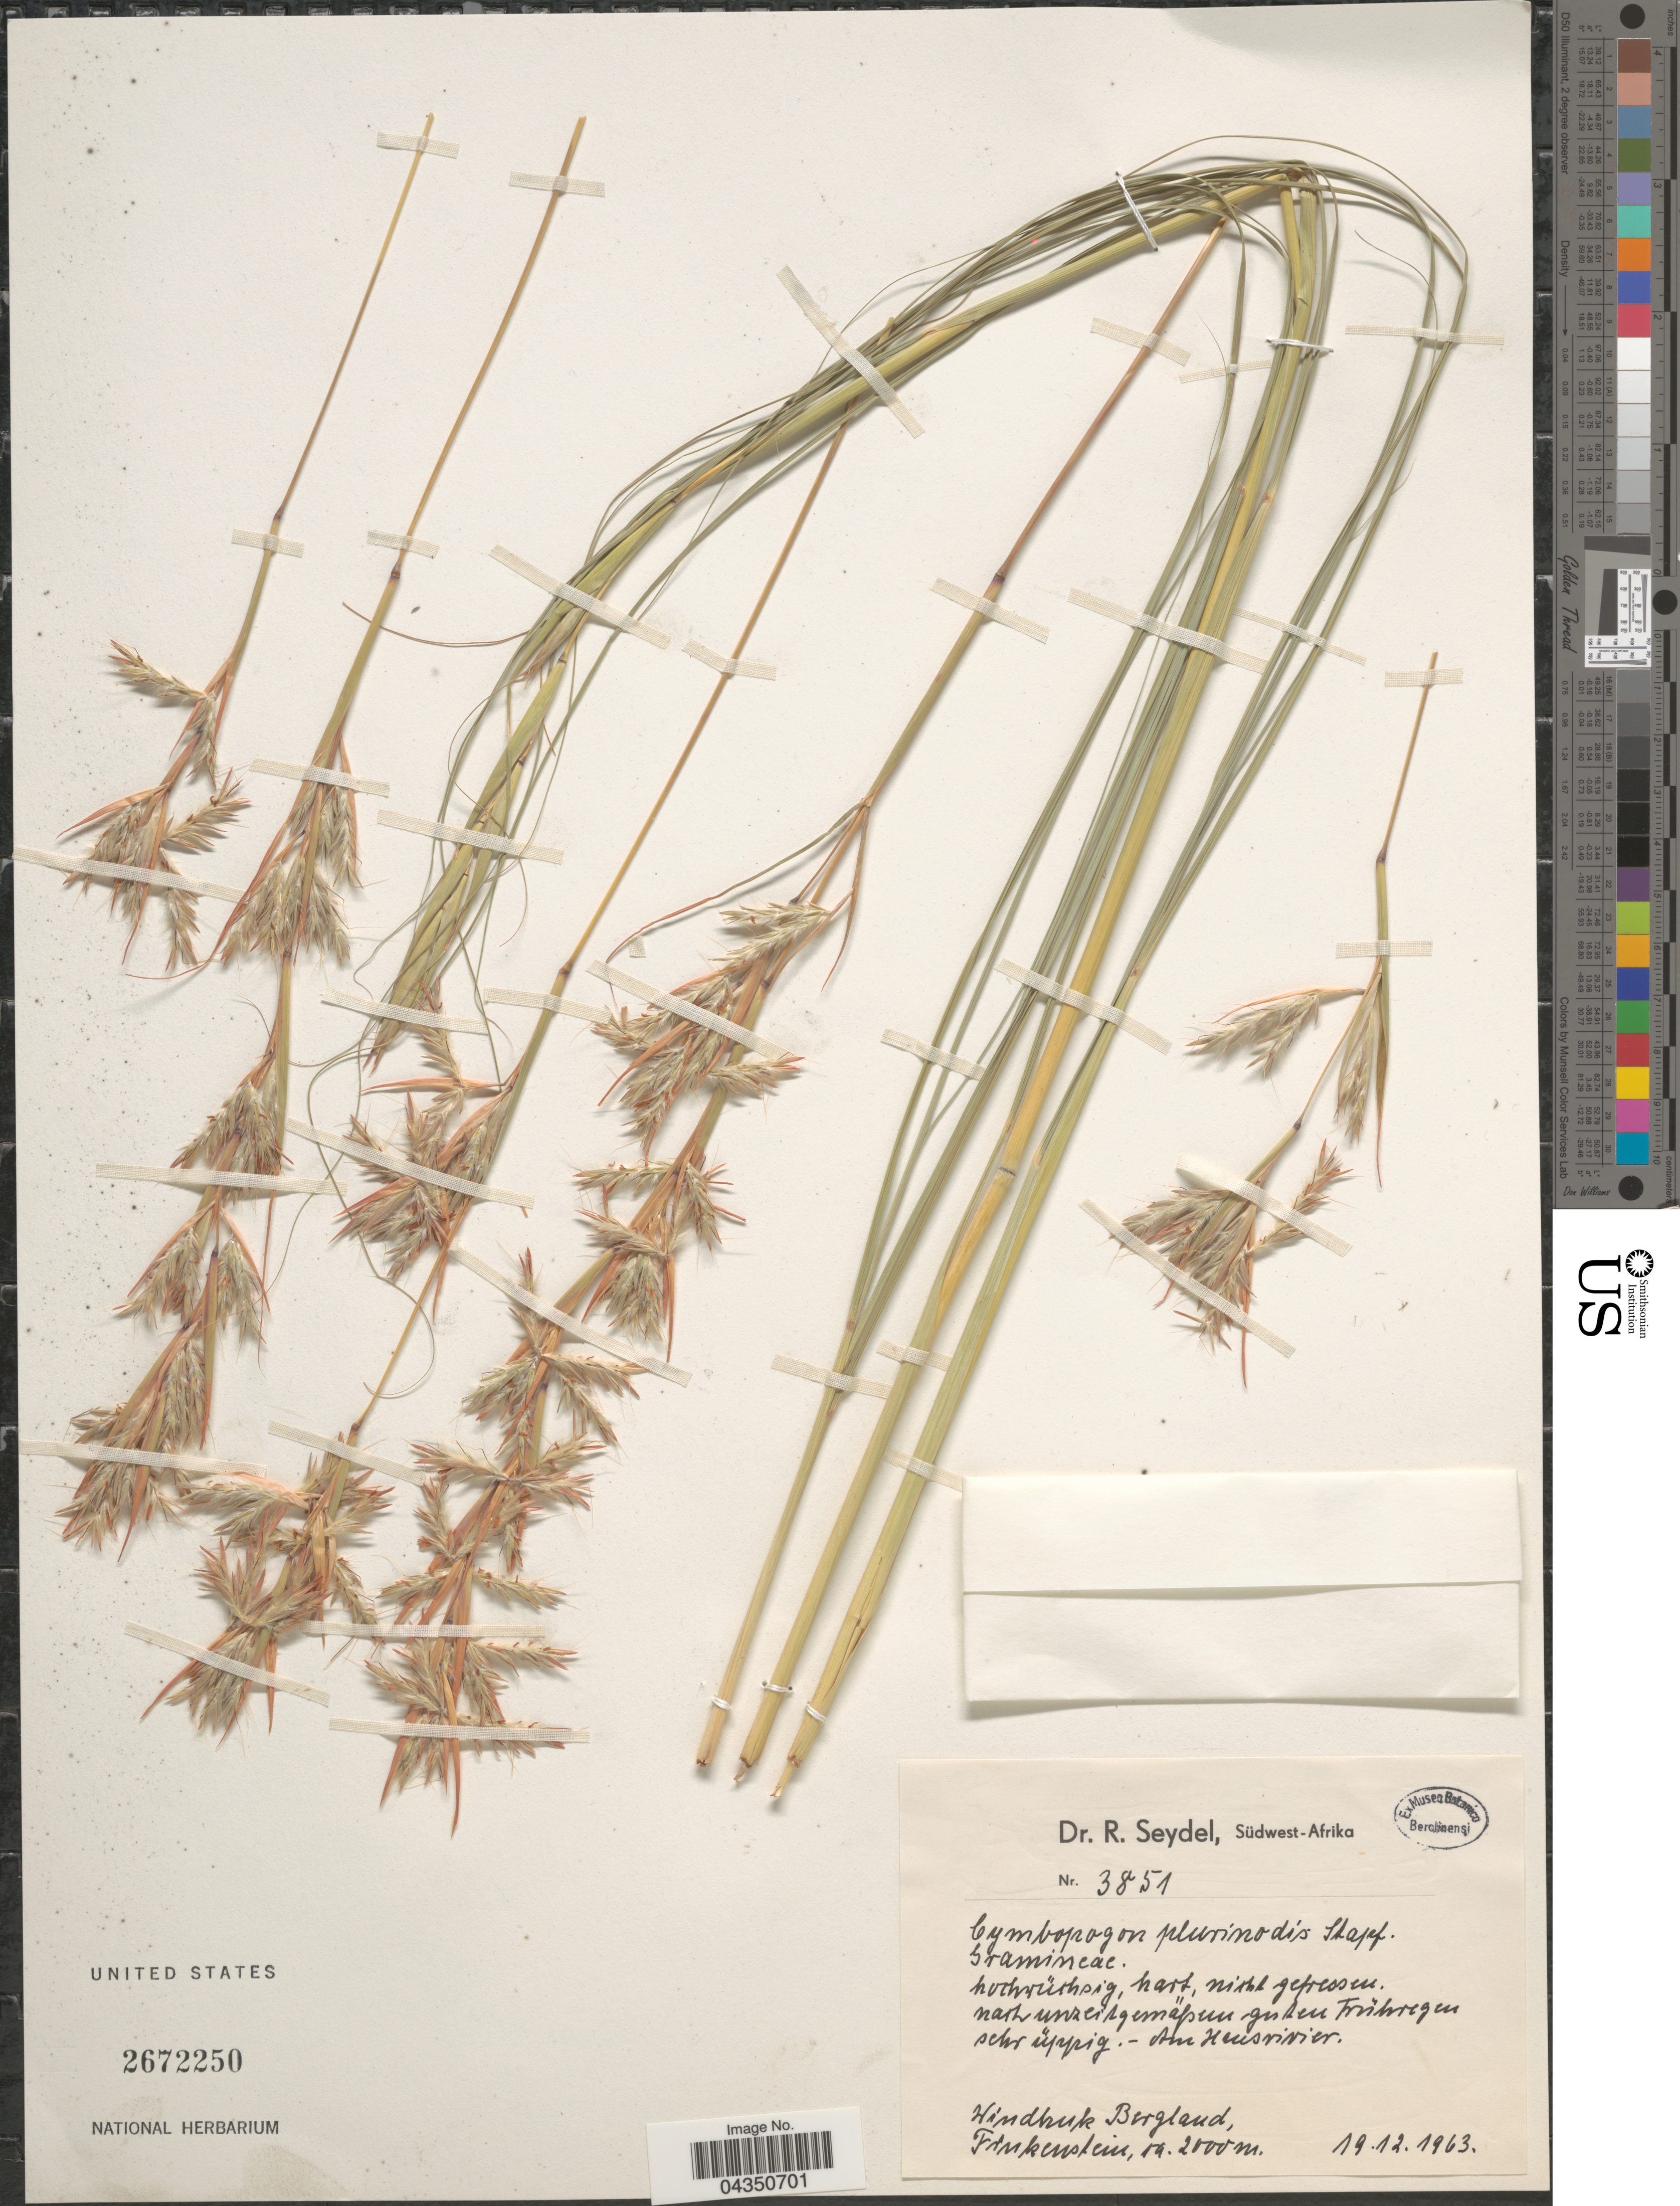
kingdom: Plantae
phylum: Tracheophyta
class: Liliopsida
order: Poales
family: Poaceae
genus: Cymbopogon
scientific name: Cymbopogon pospischillii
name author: (K. Schum.) C.E. Hubb.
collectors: R. Seydel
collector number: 3851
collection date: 1963-12-19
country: Namibia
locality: Südwest-Afrika. Windhuk Bergland, Finkenstein.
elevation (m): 2000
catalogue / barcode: US 2672250